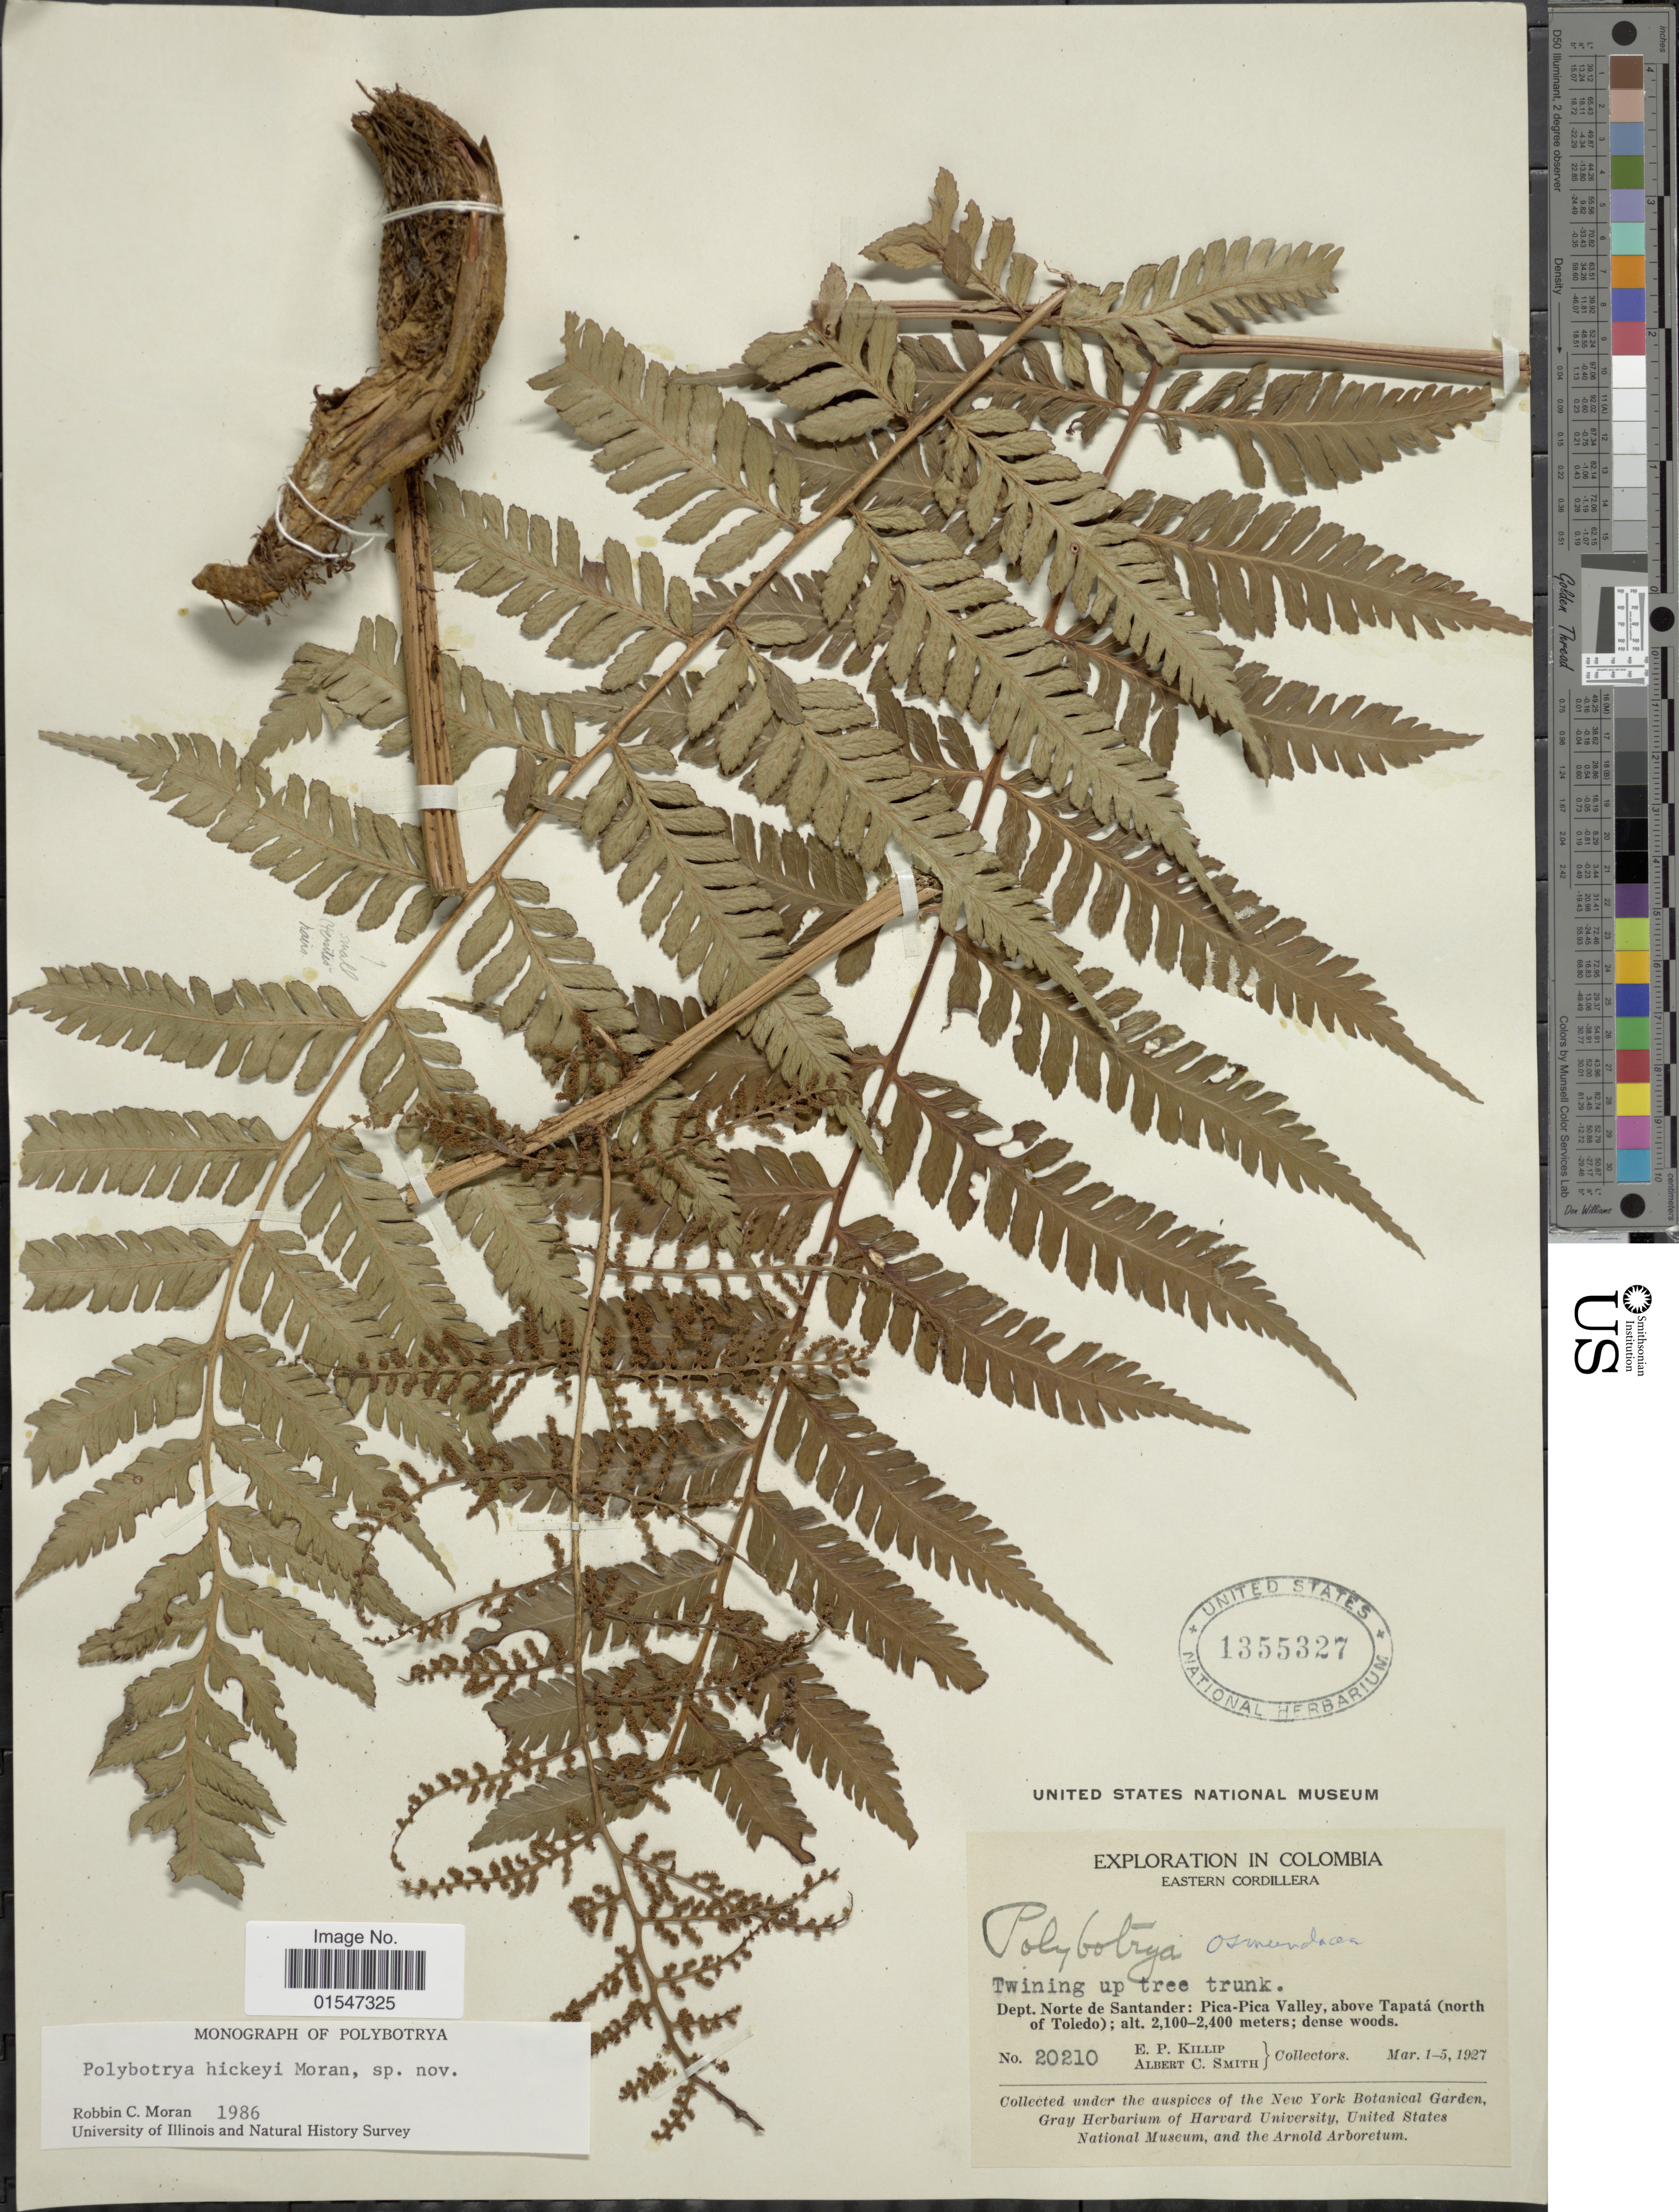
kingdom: Plantae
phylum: Tracheophyta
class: Polypodiopsida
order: Polypodiales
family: Dryopteridaceae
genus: Polybotrya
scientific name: Polybotrya hickeyi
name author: R.C. Moran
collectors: E. P. Killip & A. C. Smith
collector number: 20210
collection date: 1927-03-01/1927-03-05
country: Colombia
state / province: Norte de Santander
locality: Eastern Cordillera, Pica- Pica Valley, above Tapatá (north of Toledo0; dense woods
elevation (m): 2100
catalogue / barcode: US 1355327